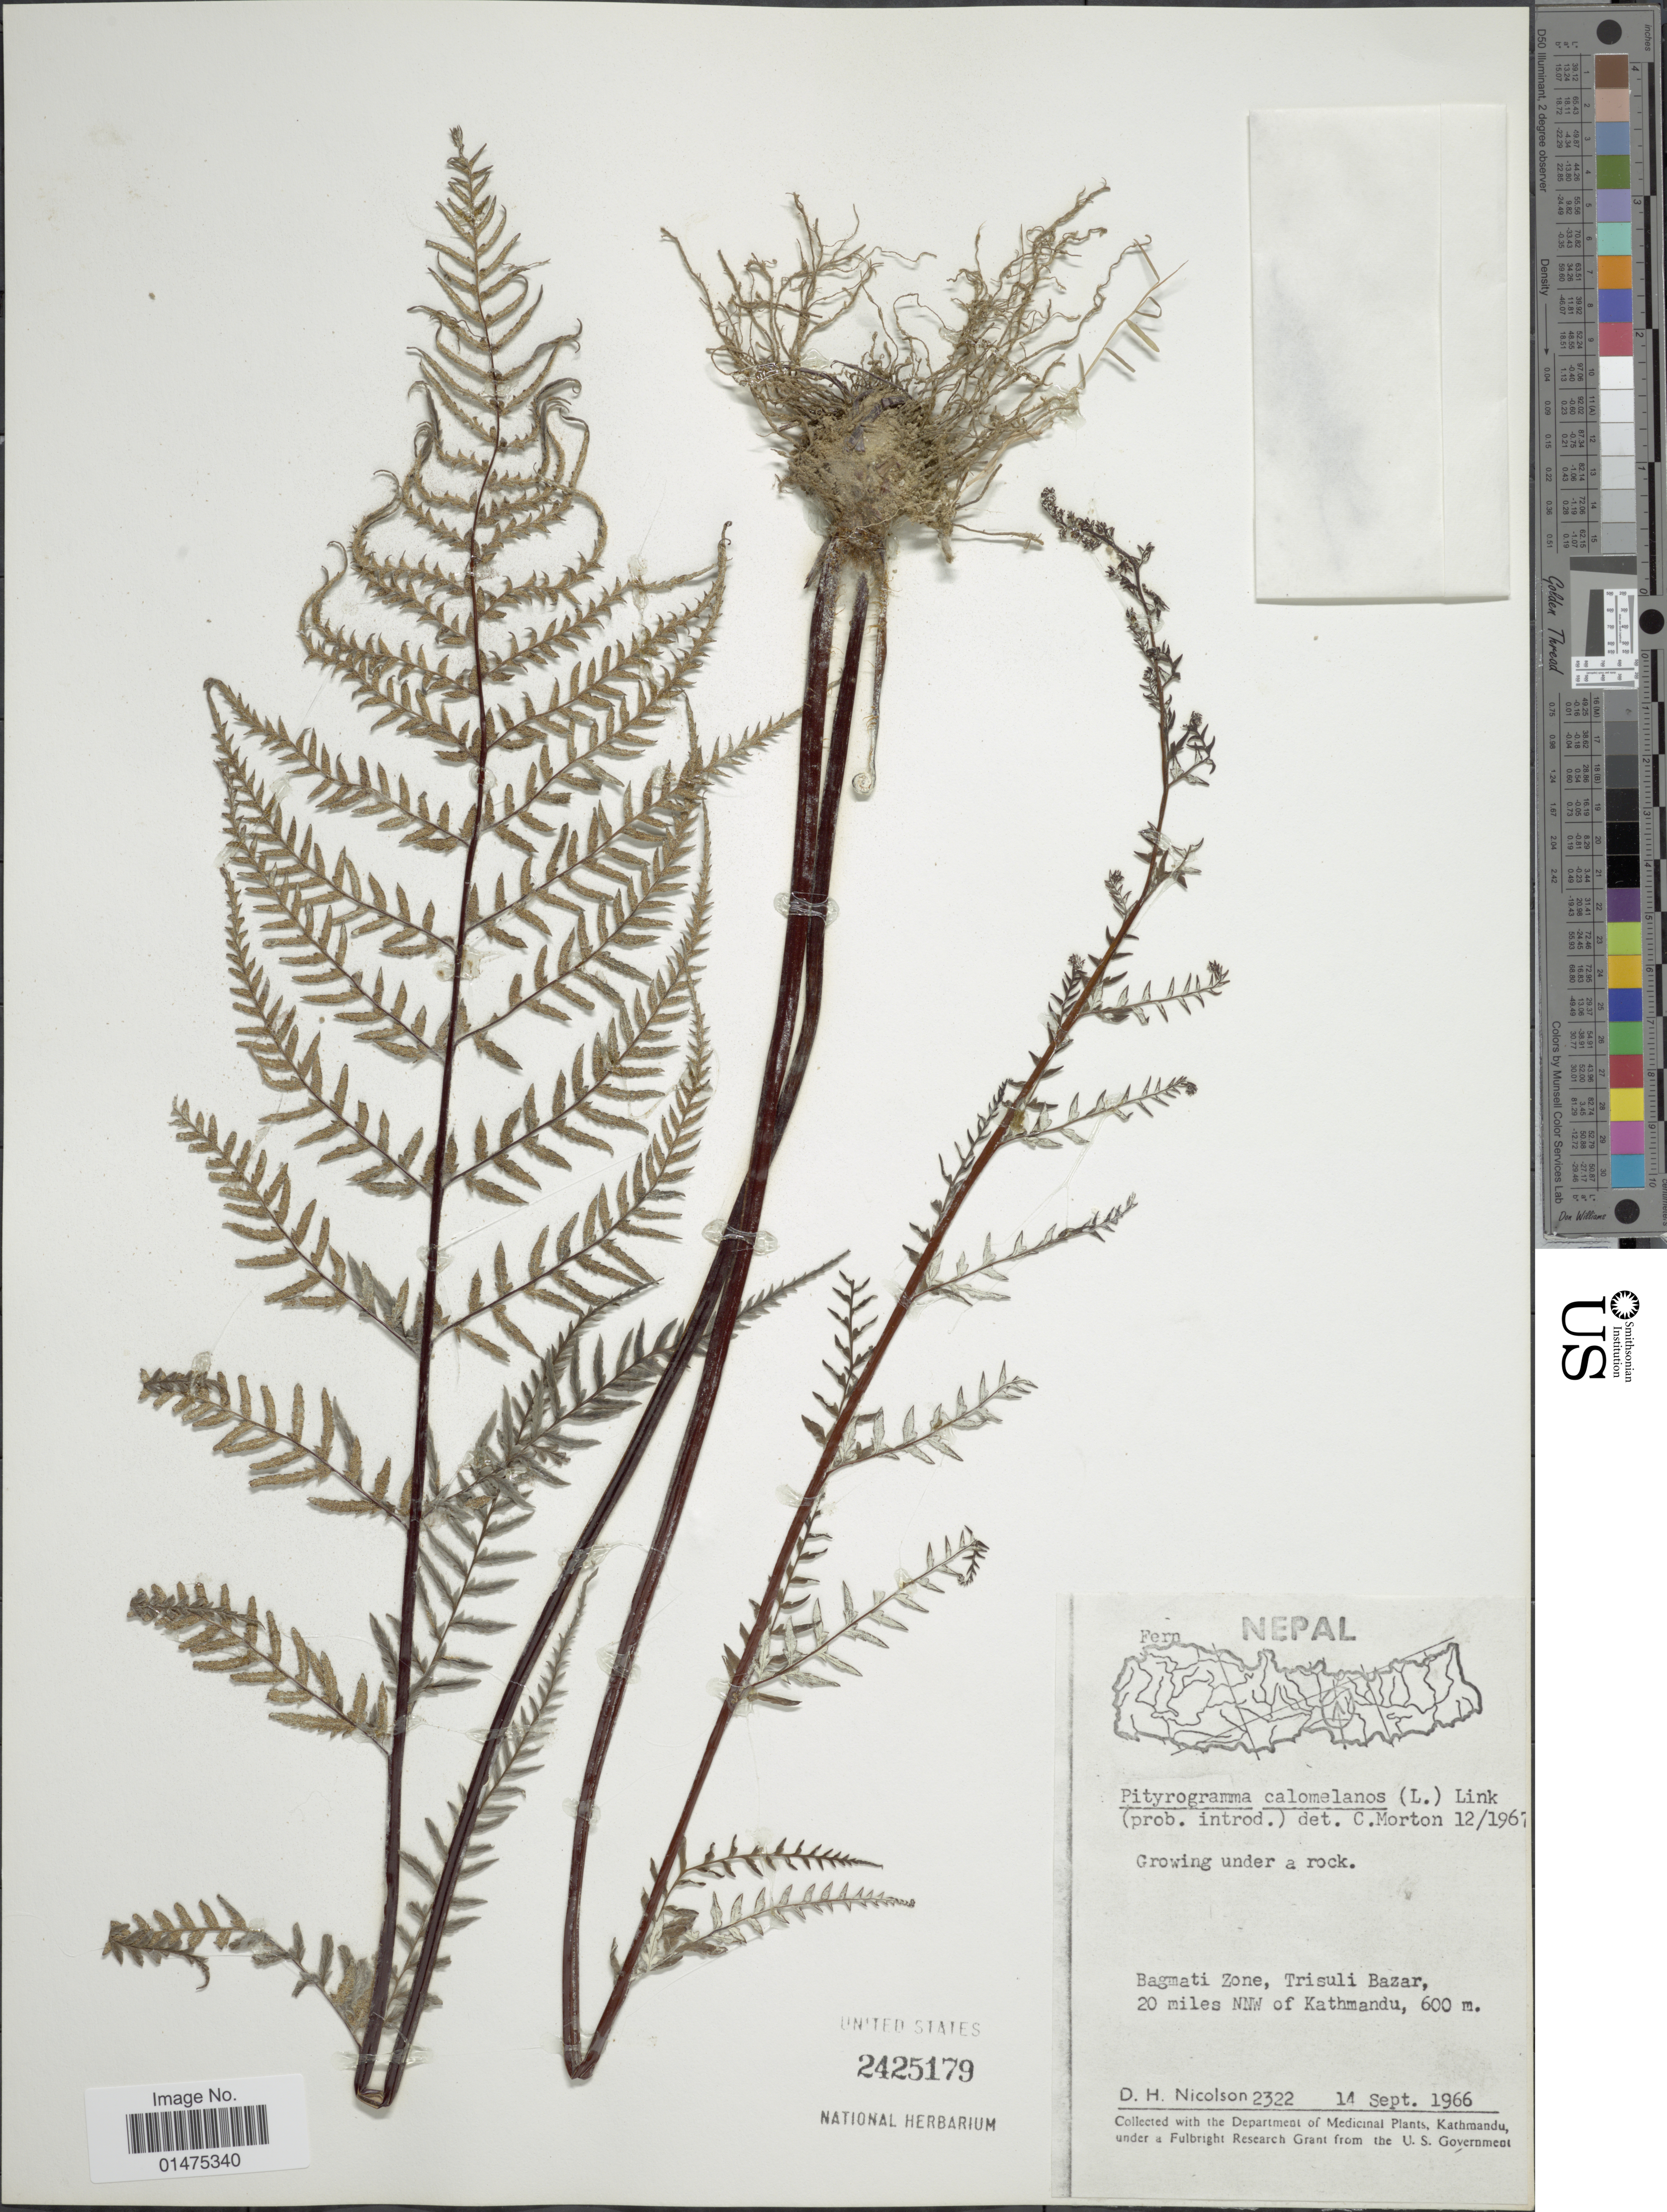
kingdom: Plantae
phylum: Tracheophyta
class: Polypodiopsida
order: Polypodiales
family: Pteridaceae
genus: Pityrogramma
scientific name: Pityrogramma calomelanos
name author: (L.) Link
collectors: D. H. Nicolson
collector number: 2322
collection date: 1966-09-14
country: Nepal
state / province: Bagmati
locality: Bagmati Zone, Trisuli Bazar, 20 miles NNW of Kathmandu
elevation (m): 600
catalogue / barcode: US 2425179